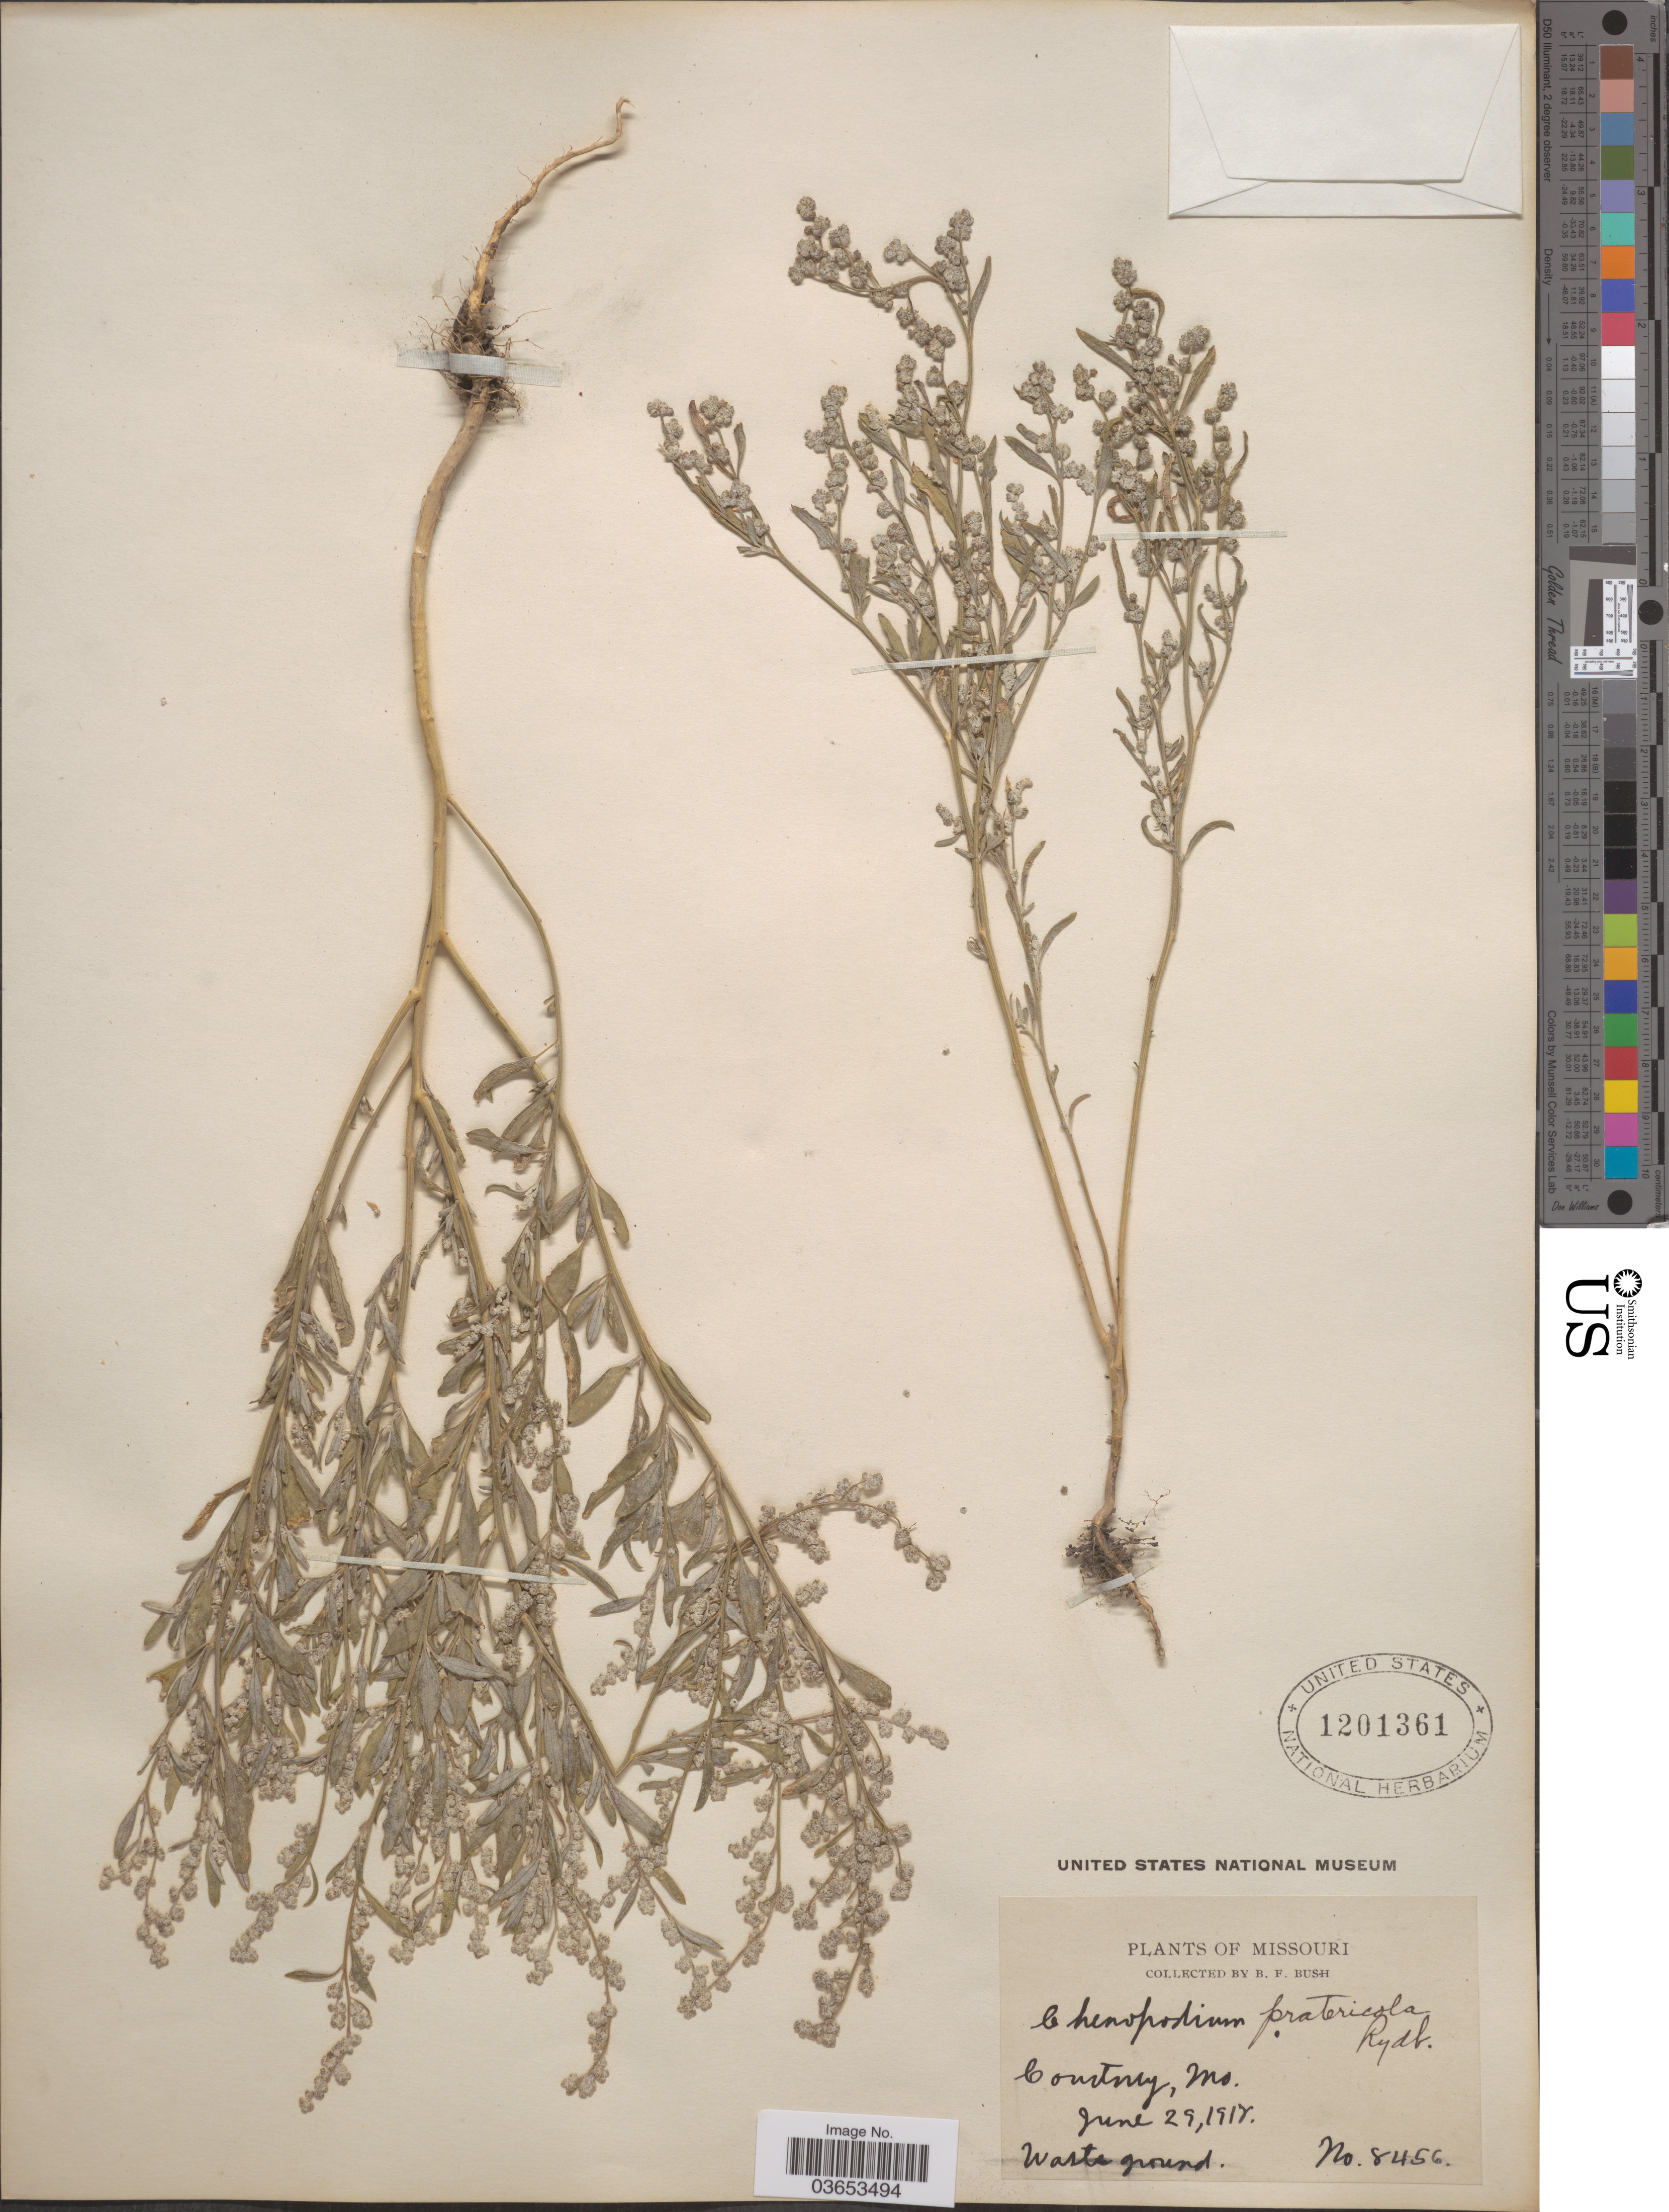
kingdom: Plantae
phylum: Tracheophyta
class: Magnoliopsida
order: Caryophyllales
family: Amaranthaceae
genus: Chenopodium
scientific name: Chenopodium leptophyllum var. leptophylloides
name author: (Murr) Thell. & Aellen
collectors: B. F. Bush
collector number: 8456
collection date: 1917-06-29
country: United States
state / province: Missouri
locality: Courtney.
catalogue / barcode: US 1201361